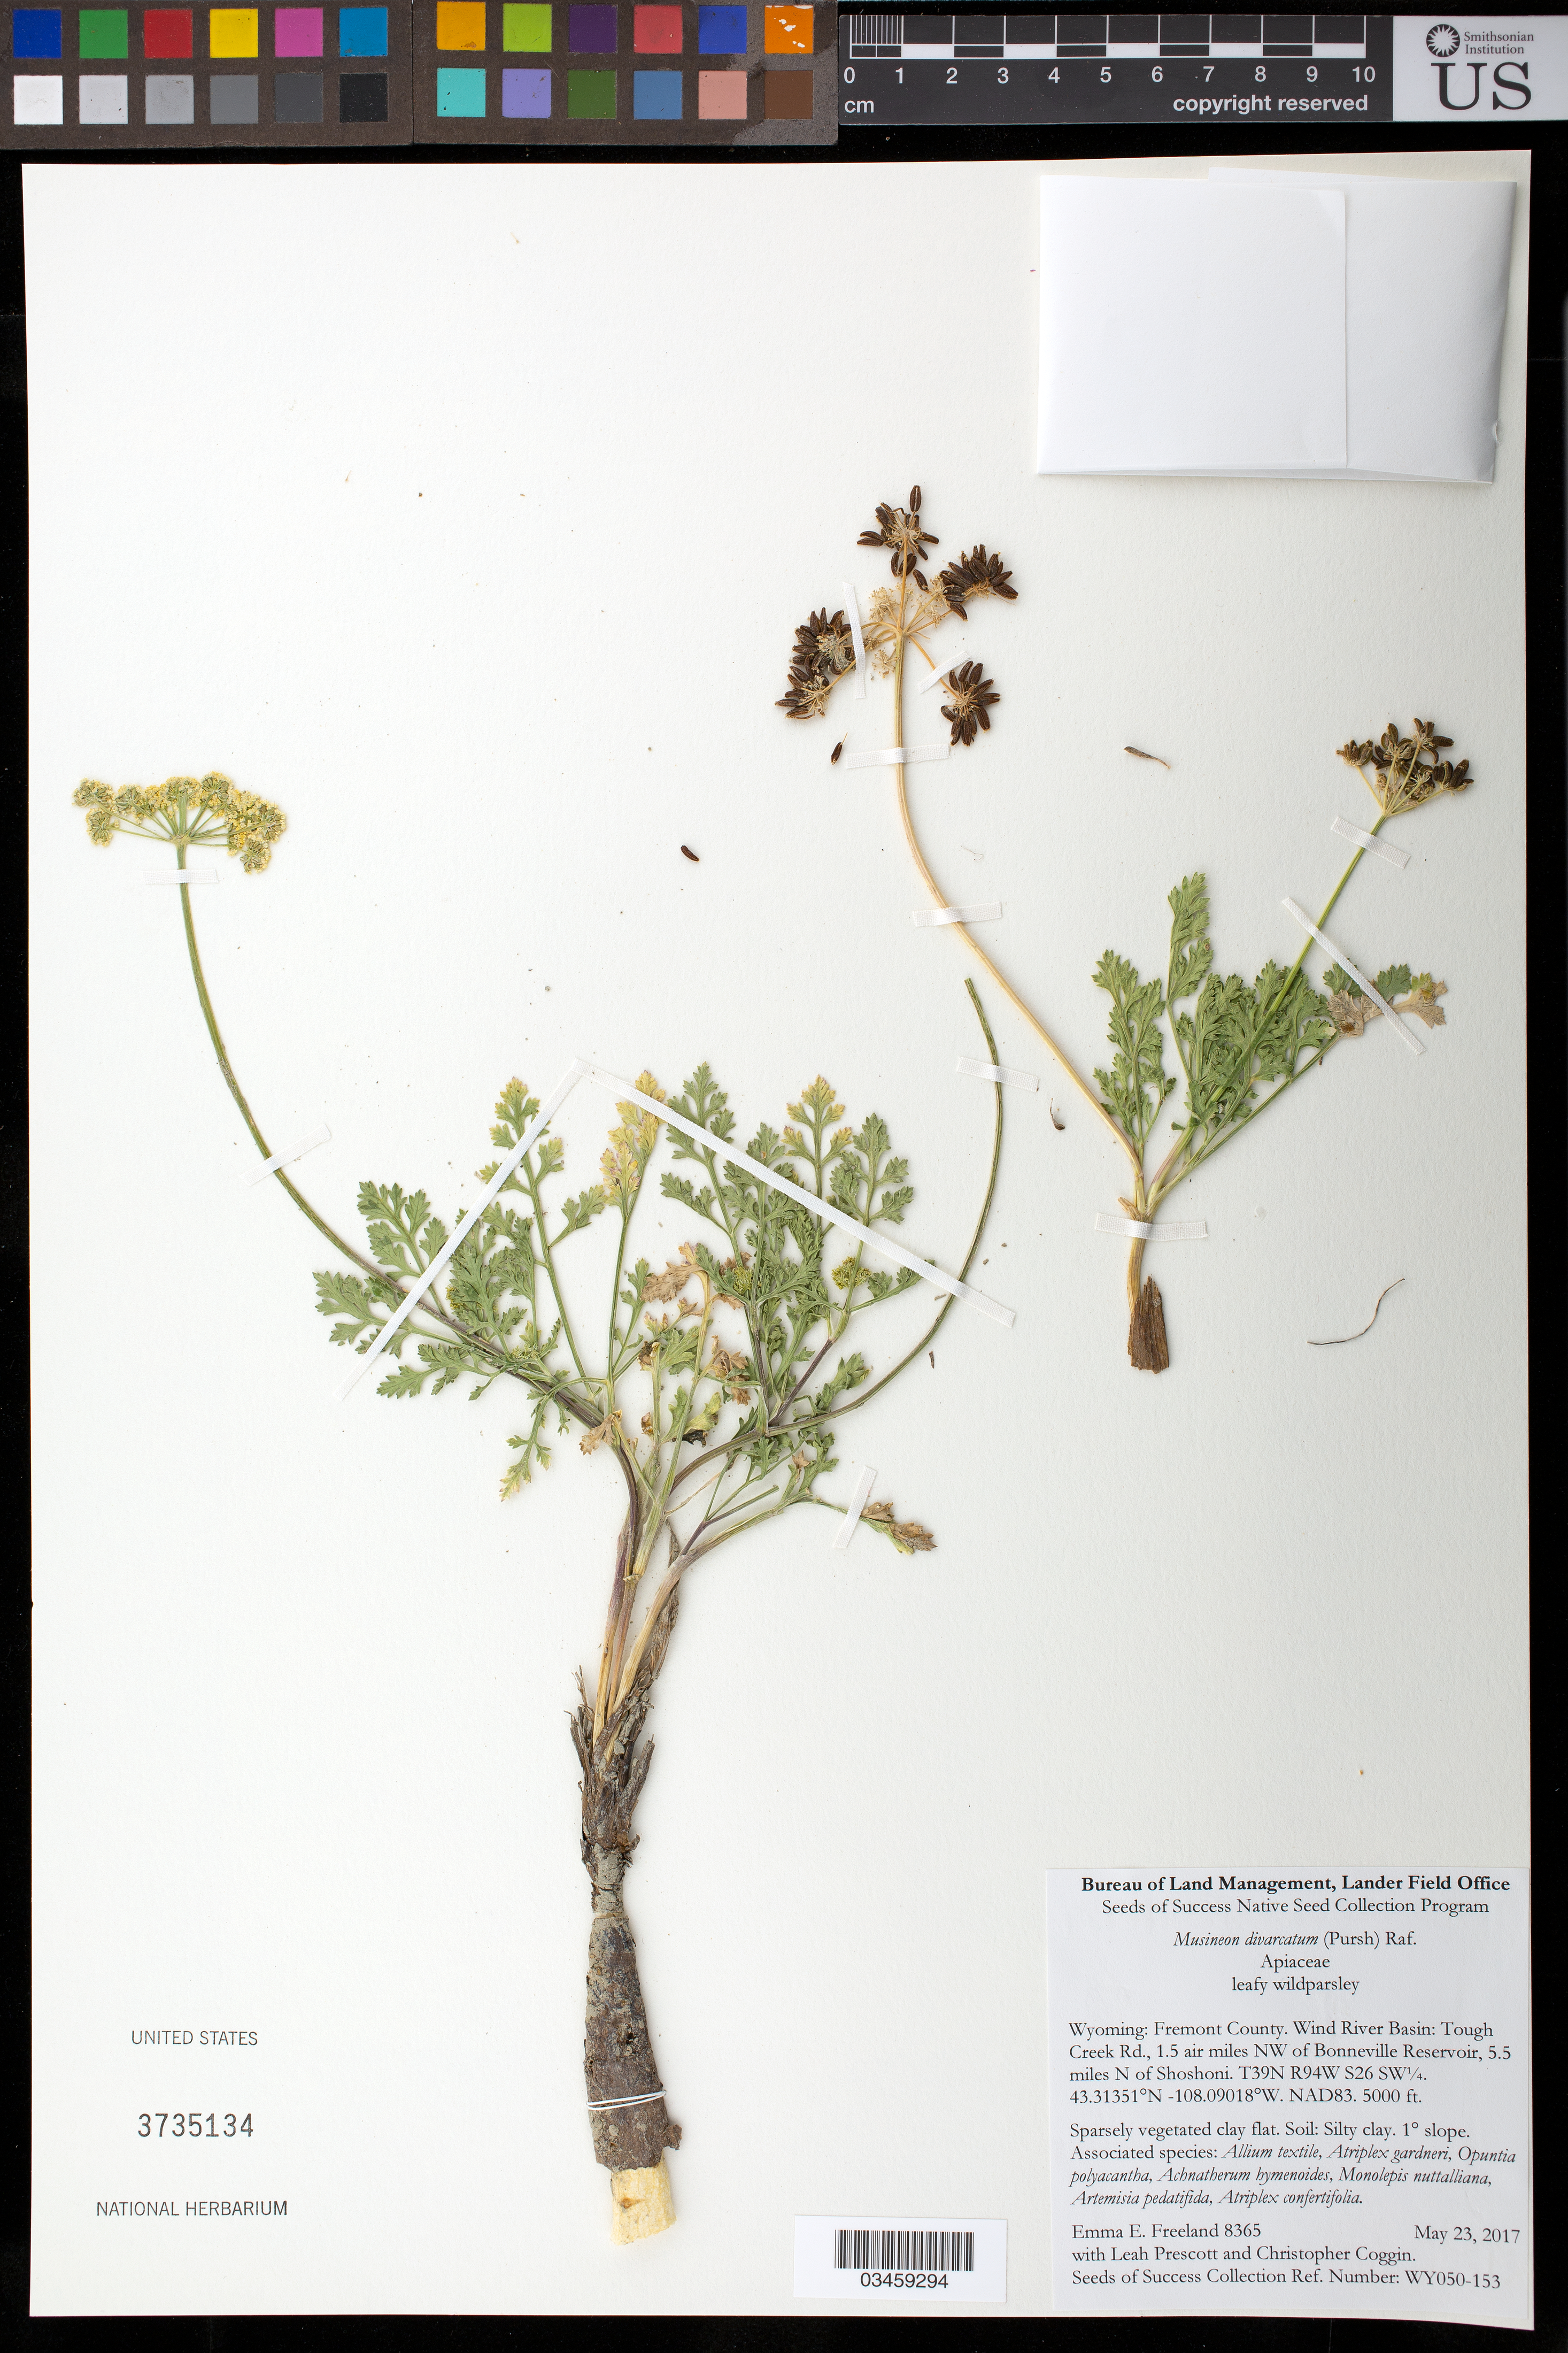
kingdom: Plantae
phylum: Tracheophyta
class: Magnoliopsida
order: Apiales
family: Apiaceae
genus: Musineon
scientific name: Musineon divaricatum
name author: (Pursh) Nutt.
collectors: E. Freeland, L. Prescott & C. Coggin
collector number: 8365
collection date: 2017-05-23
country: United States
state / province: Wyoming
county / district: Fremont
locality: Wind River Basin, Tough Creek Rd., 1.5 air mi. NW of Bonneville Reservoir, 5.5 mi. N of Shoshoni. T39N R94W S26 SW1/4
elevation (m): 1524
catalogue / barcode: US 3735134